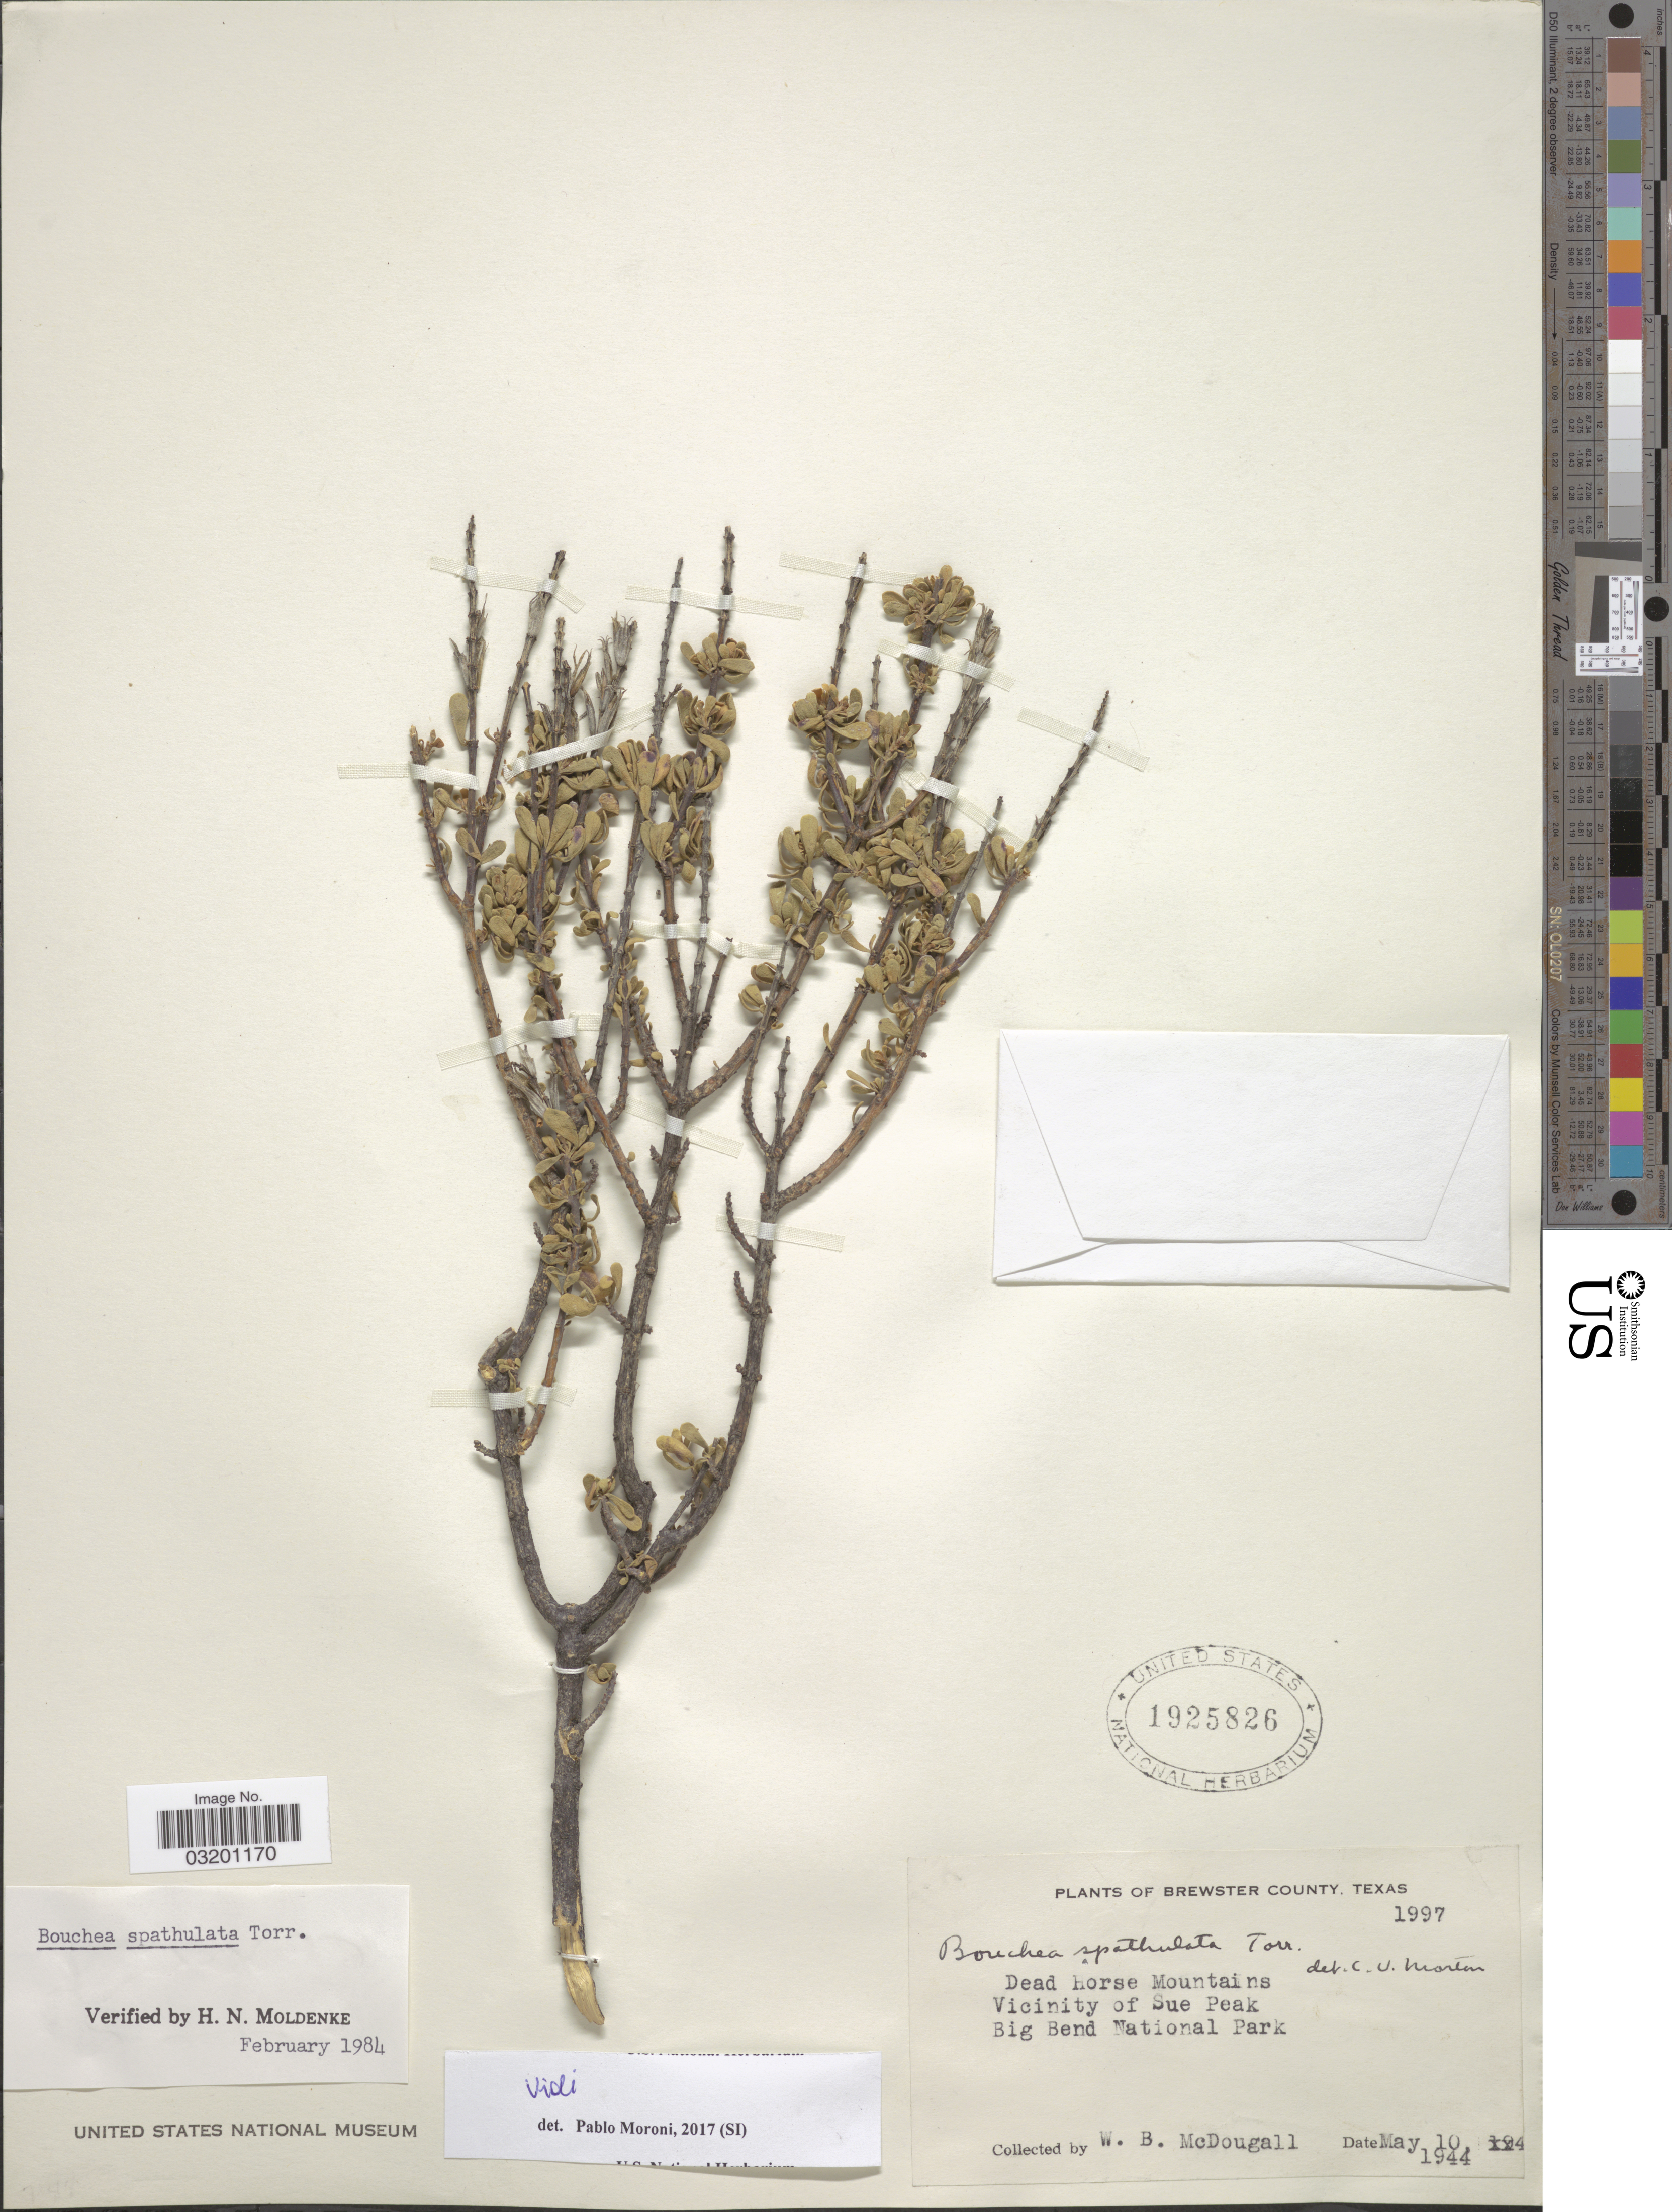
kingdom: Plantae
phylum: Tracheophyta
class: Magnoliopsida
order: Lamiales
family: Verbenaceae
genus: Bouchea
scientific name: Bouchea spathulata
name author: Torr. in Emory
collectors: W. B. McDougall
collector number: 1997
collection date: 1944-05-10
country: United States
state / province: Texas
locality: Brewster County. Dead Horse Mountains. Vicinity of Sue Peak. Big Bend National Park.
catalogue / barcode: US 1925826